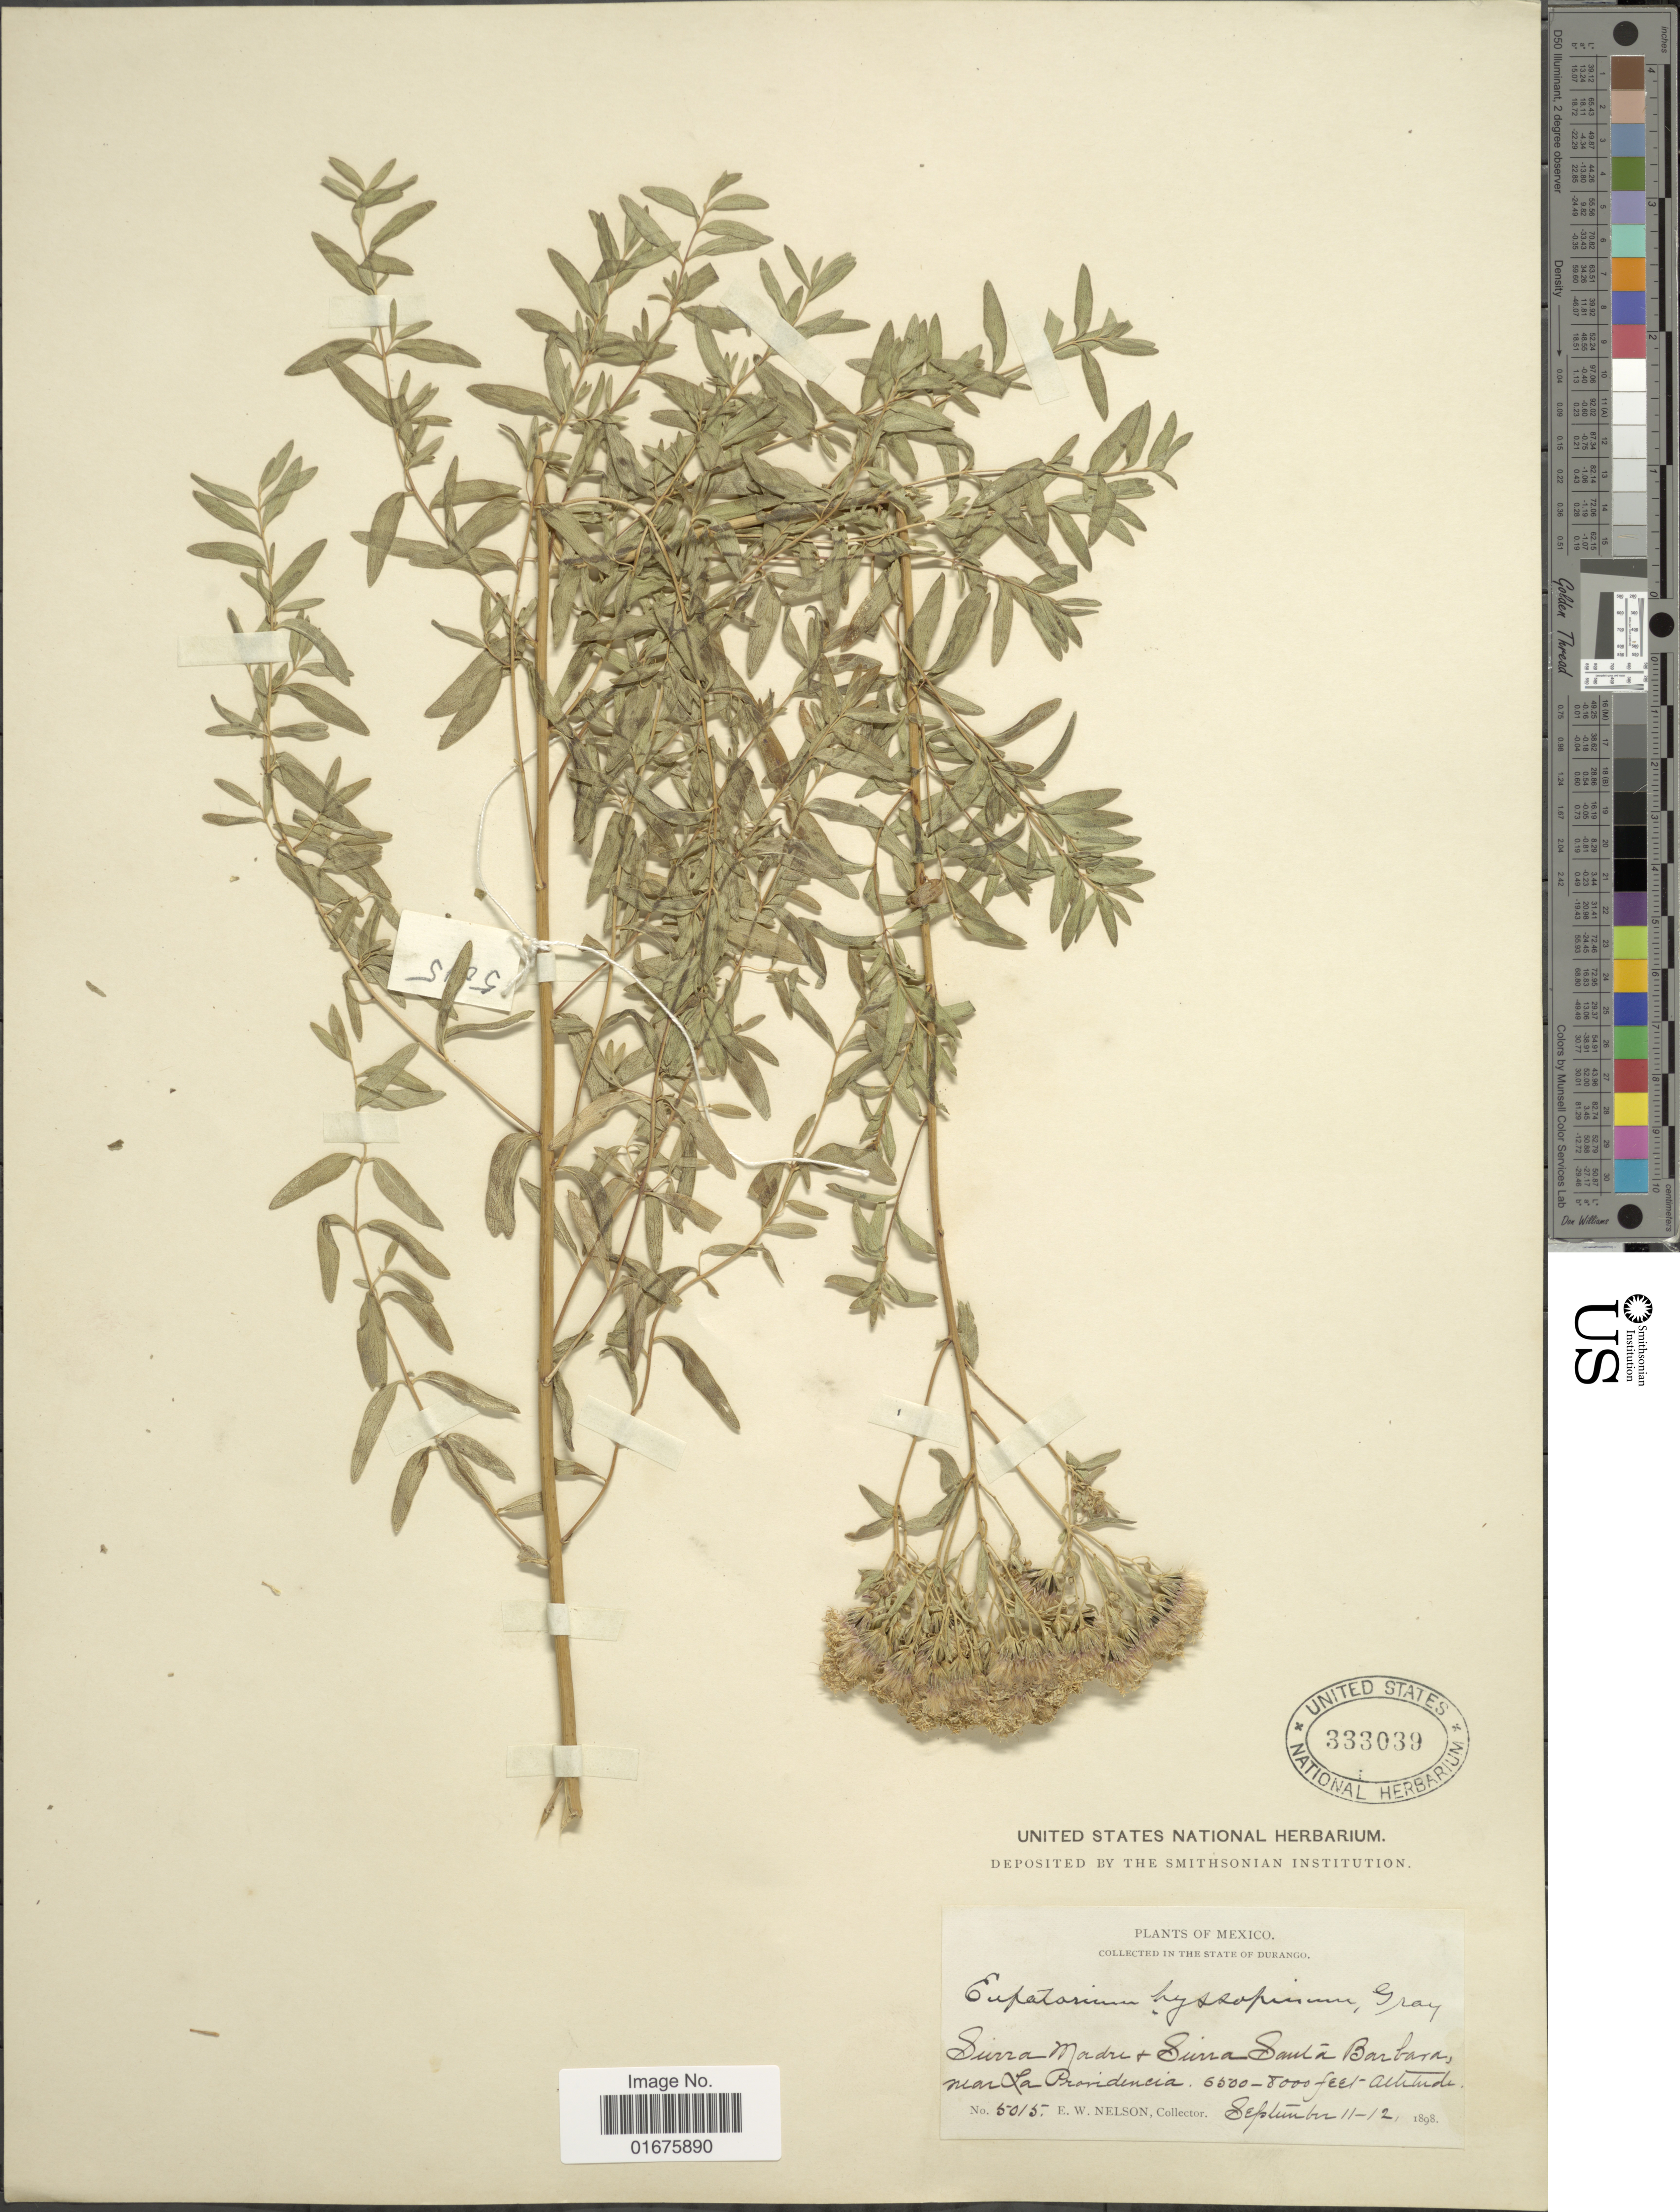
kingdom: Plantae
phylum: Tracheophyta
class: Magnoliopsida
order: Asterales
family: Asteraceae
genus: Ageratina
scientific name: Ageratina hyssopina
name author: (A. Gray) R.M. King & H. Rob.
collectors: E. W. Nelson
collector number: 5015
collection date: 1898-09-11/1898-09-12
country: Mexico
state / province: Durango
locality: Sierra Madre + Sierra Santá Barbara near La Providencia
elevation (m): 1981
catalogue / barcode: US 333039